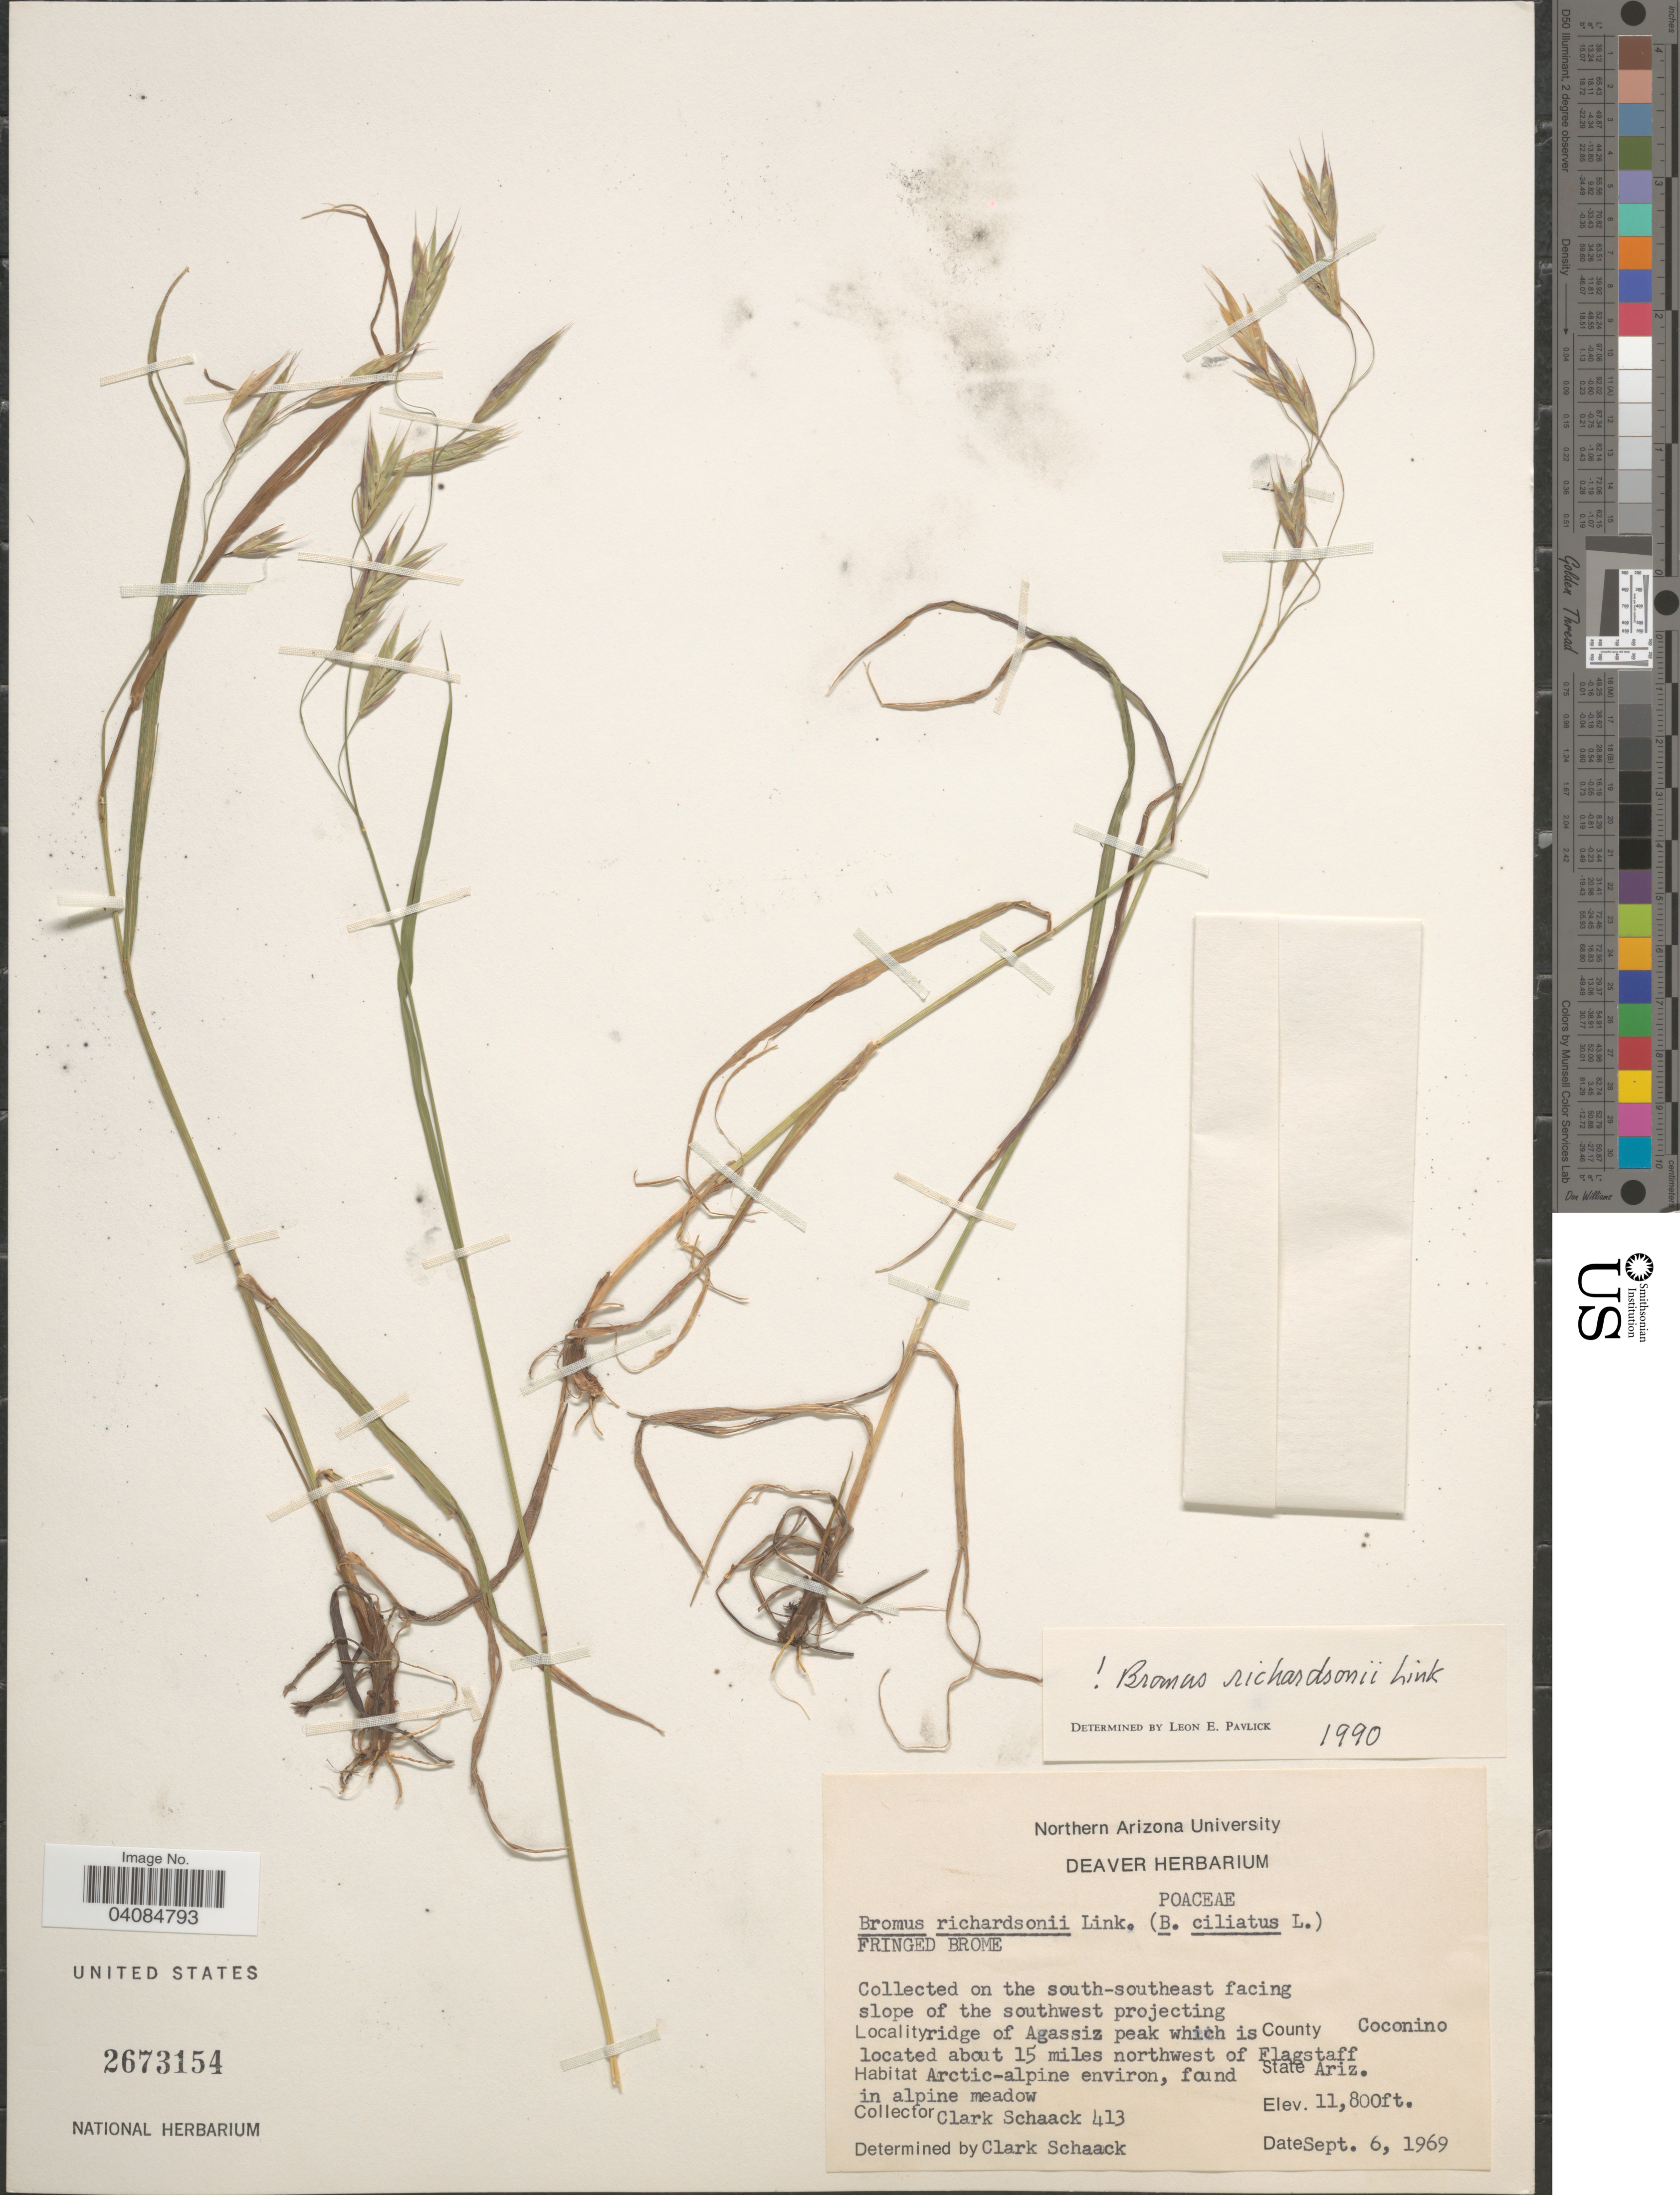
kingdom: Plantae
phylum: Tracheophyta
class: Liliopsida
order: Poales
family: Poaceae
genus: Bromus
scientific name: Bromus richardsonii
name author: Link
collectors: C. Schaack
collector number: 413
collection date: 1969-09-06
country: United States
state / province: Arizona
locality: On the south-southeast facing slope of the southwest projecting ridge of Agassiz peak which is located about 15 miles northwest of Flagstaff Arctic-alpine environ, found in alpine meadow. County Coconino.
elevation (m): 3597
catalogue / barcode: US 2673154